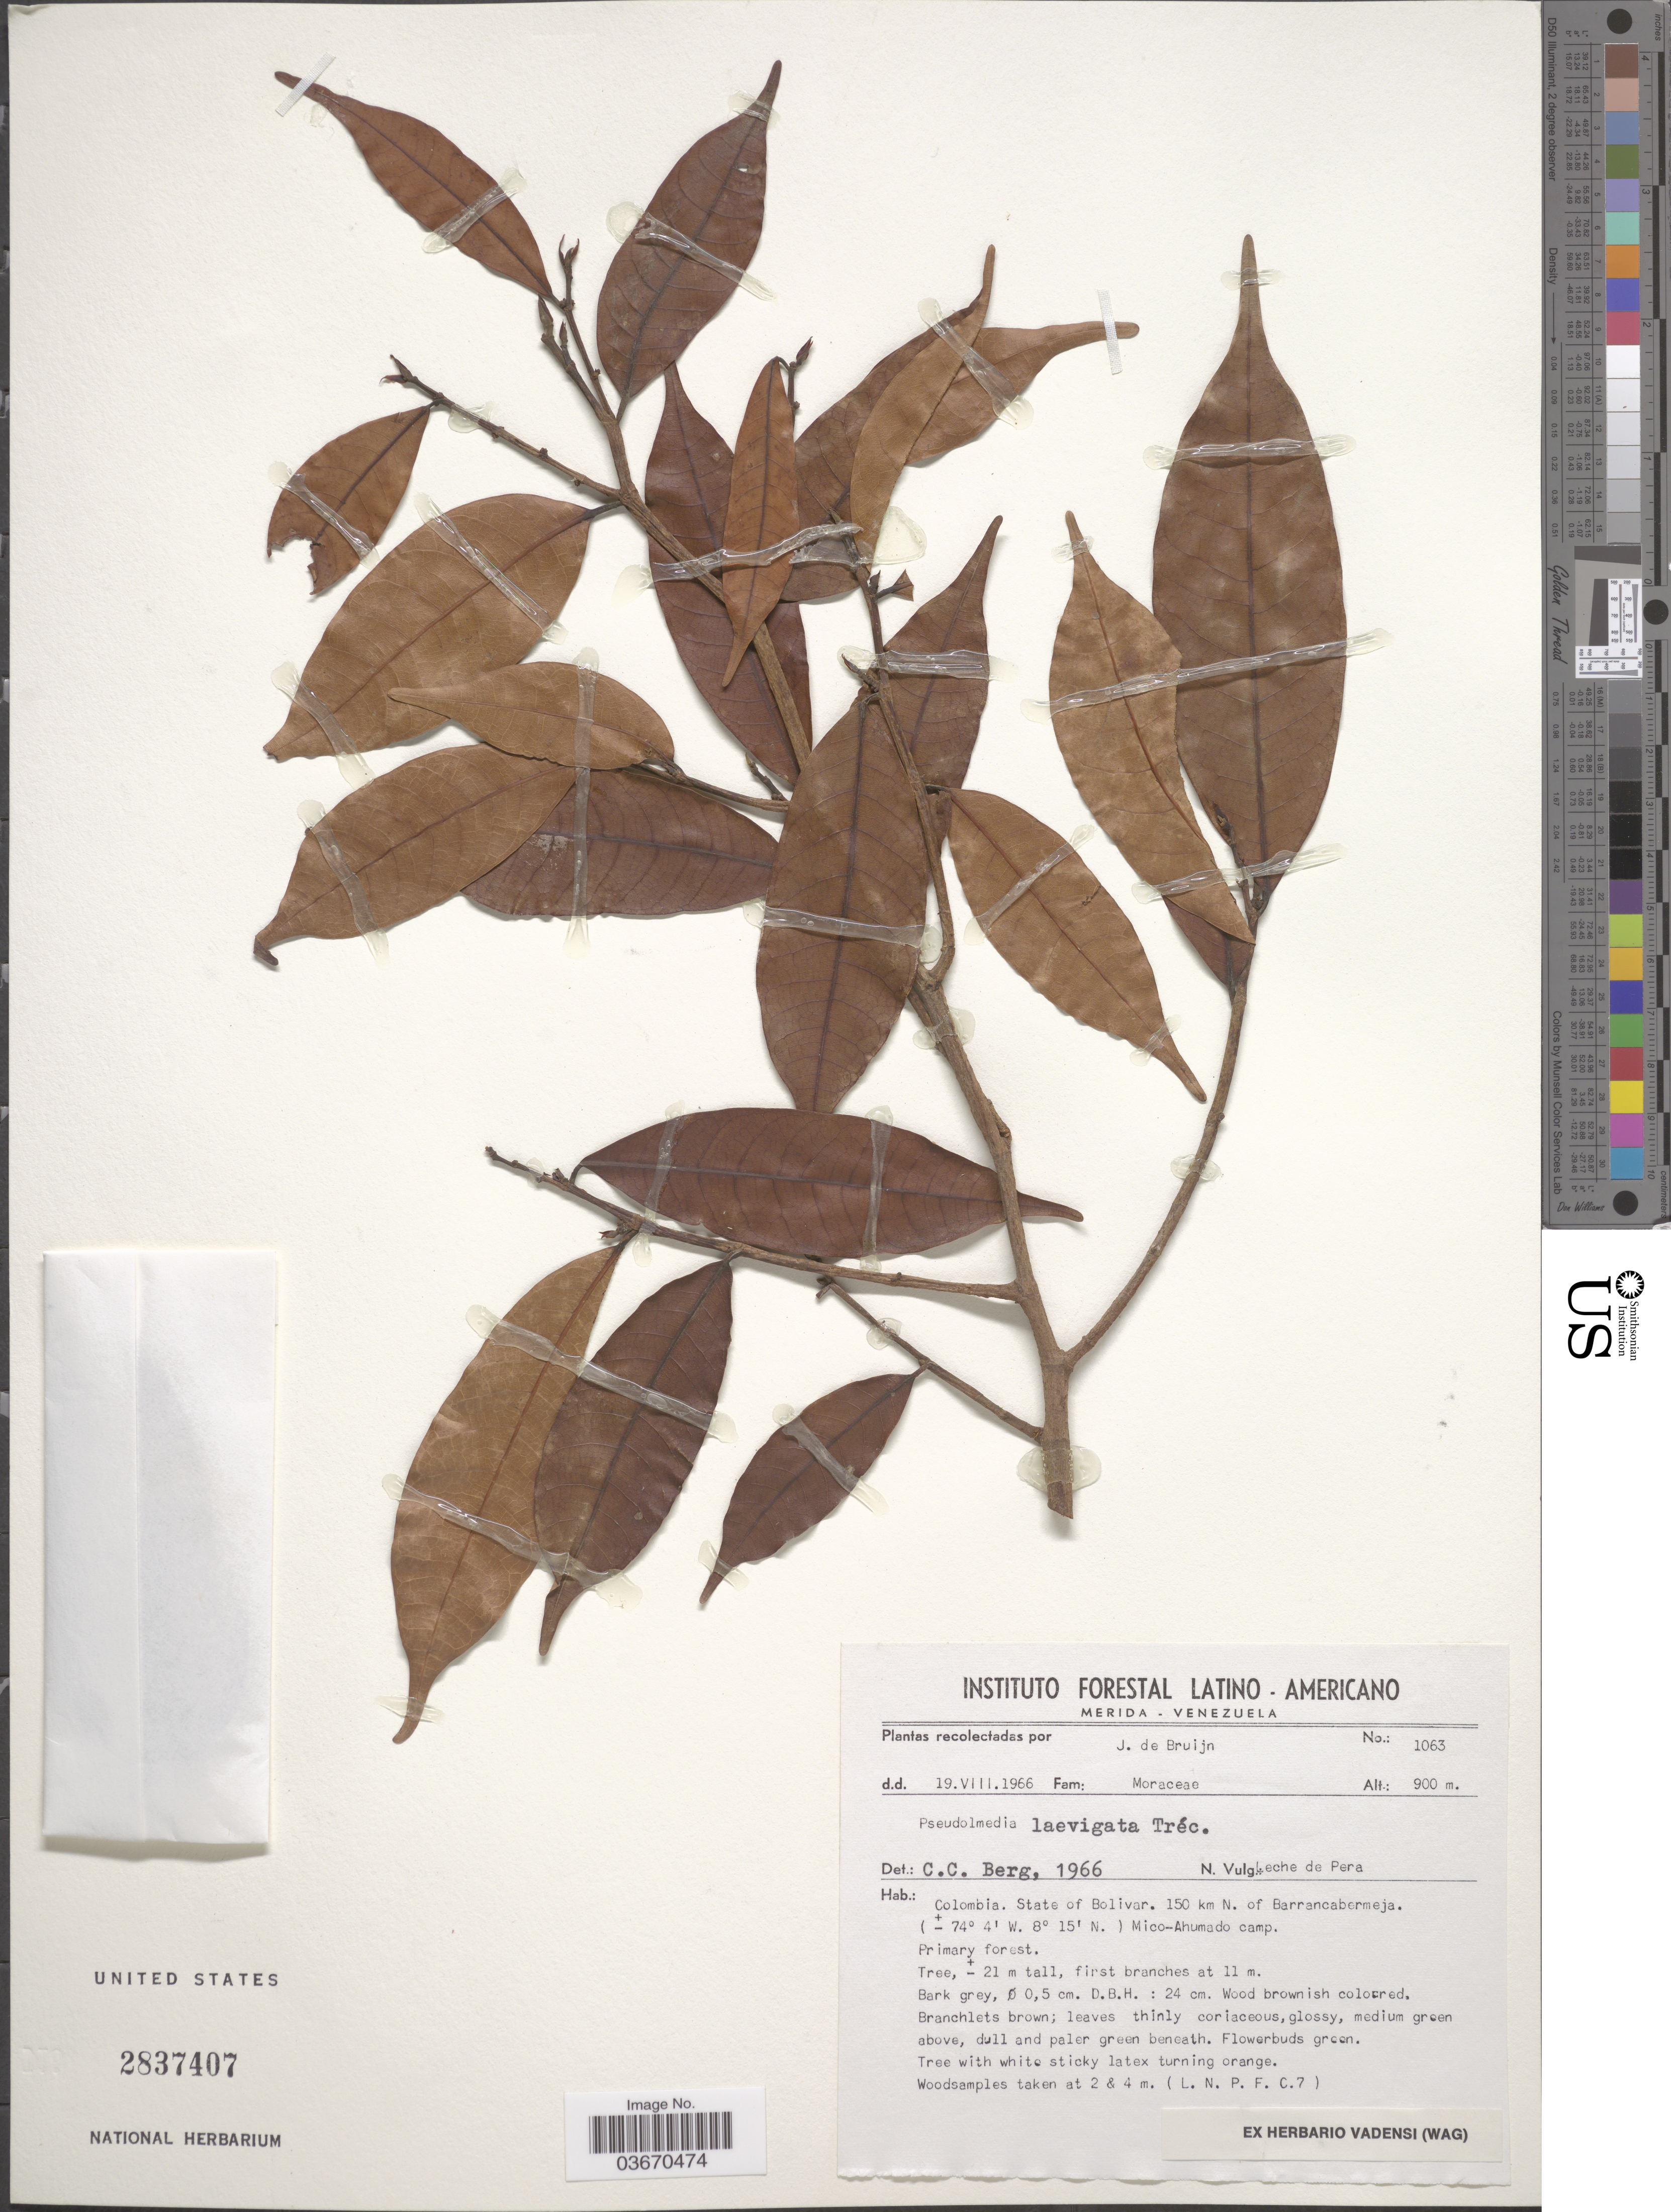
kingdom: Plantae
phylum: Tracheophyta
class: Magnoliopsida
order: Rosales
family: Moraceae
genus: Pseudolmedia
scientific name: Pseudolmedia laevigata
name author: Trécul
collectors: J. Bruijn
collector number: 1063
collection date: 1966-08-19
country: Colombia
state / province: Bolívar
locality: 150 km N. of Barrancabermeja. Mico-Ahumado camp.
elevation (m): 900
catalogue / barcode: US 2837407